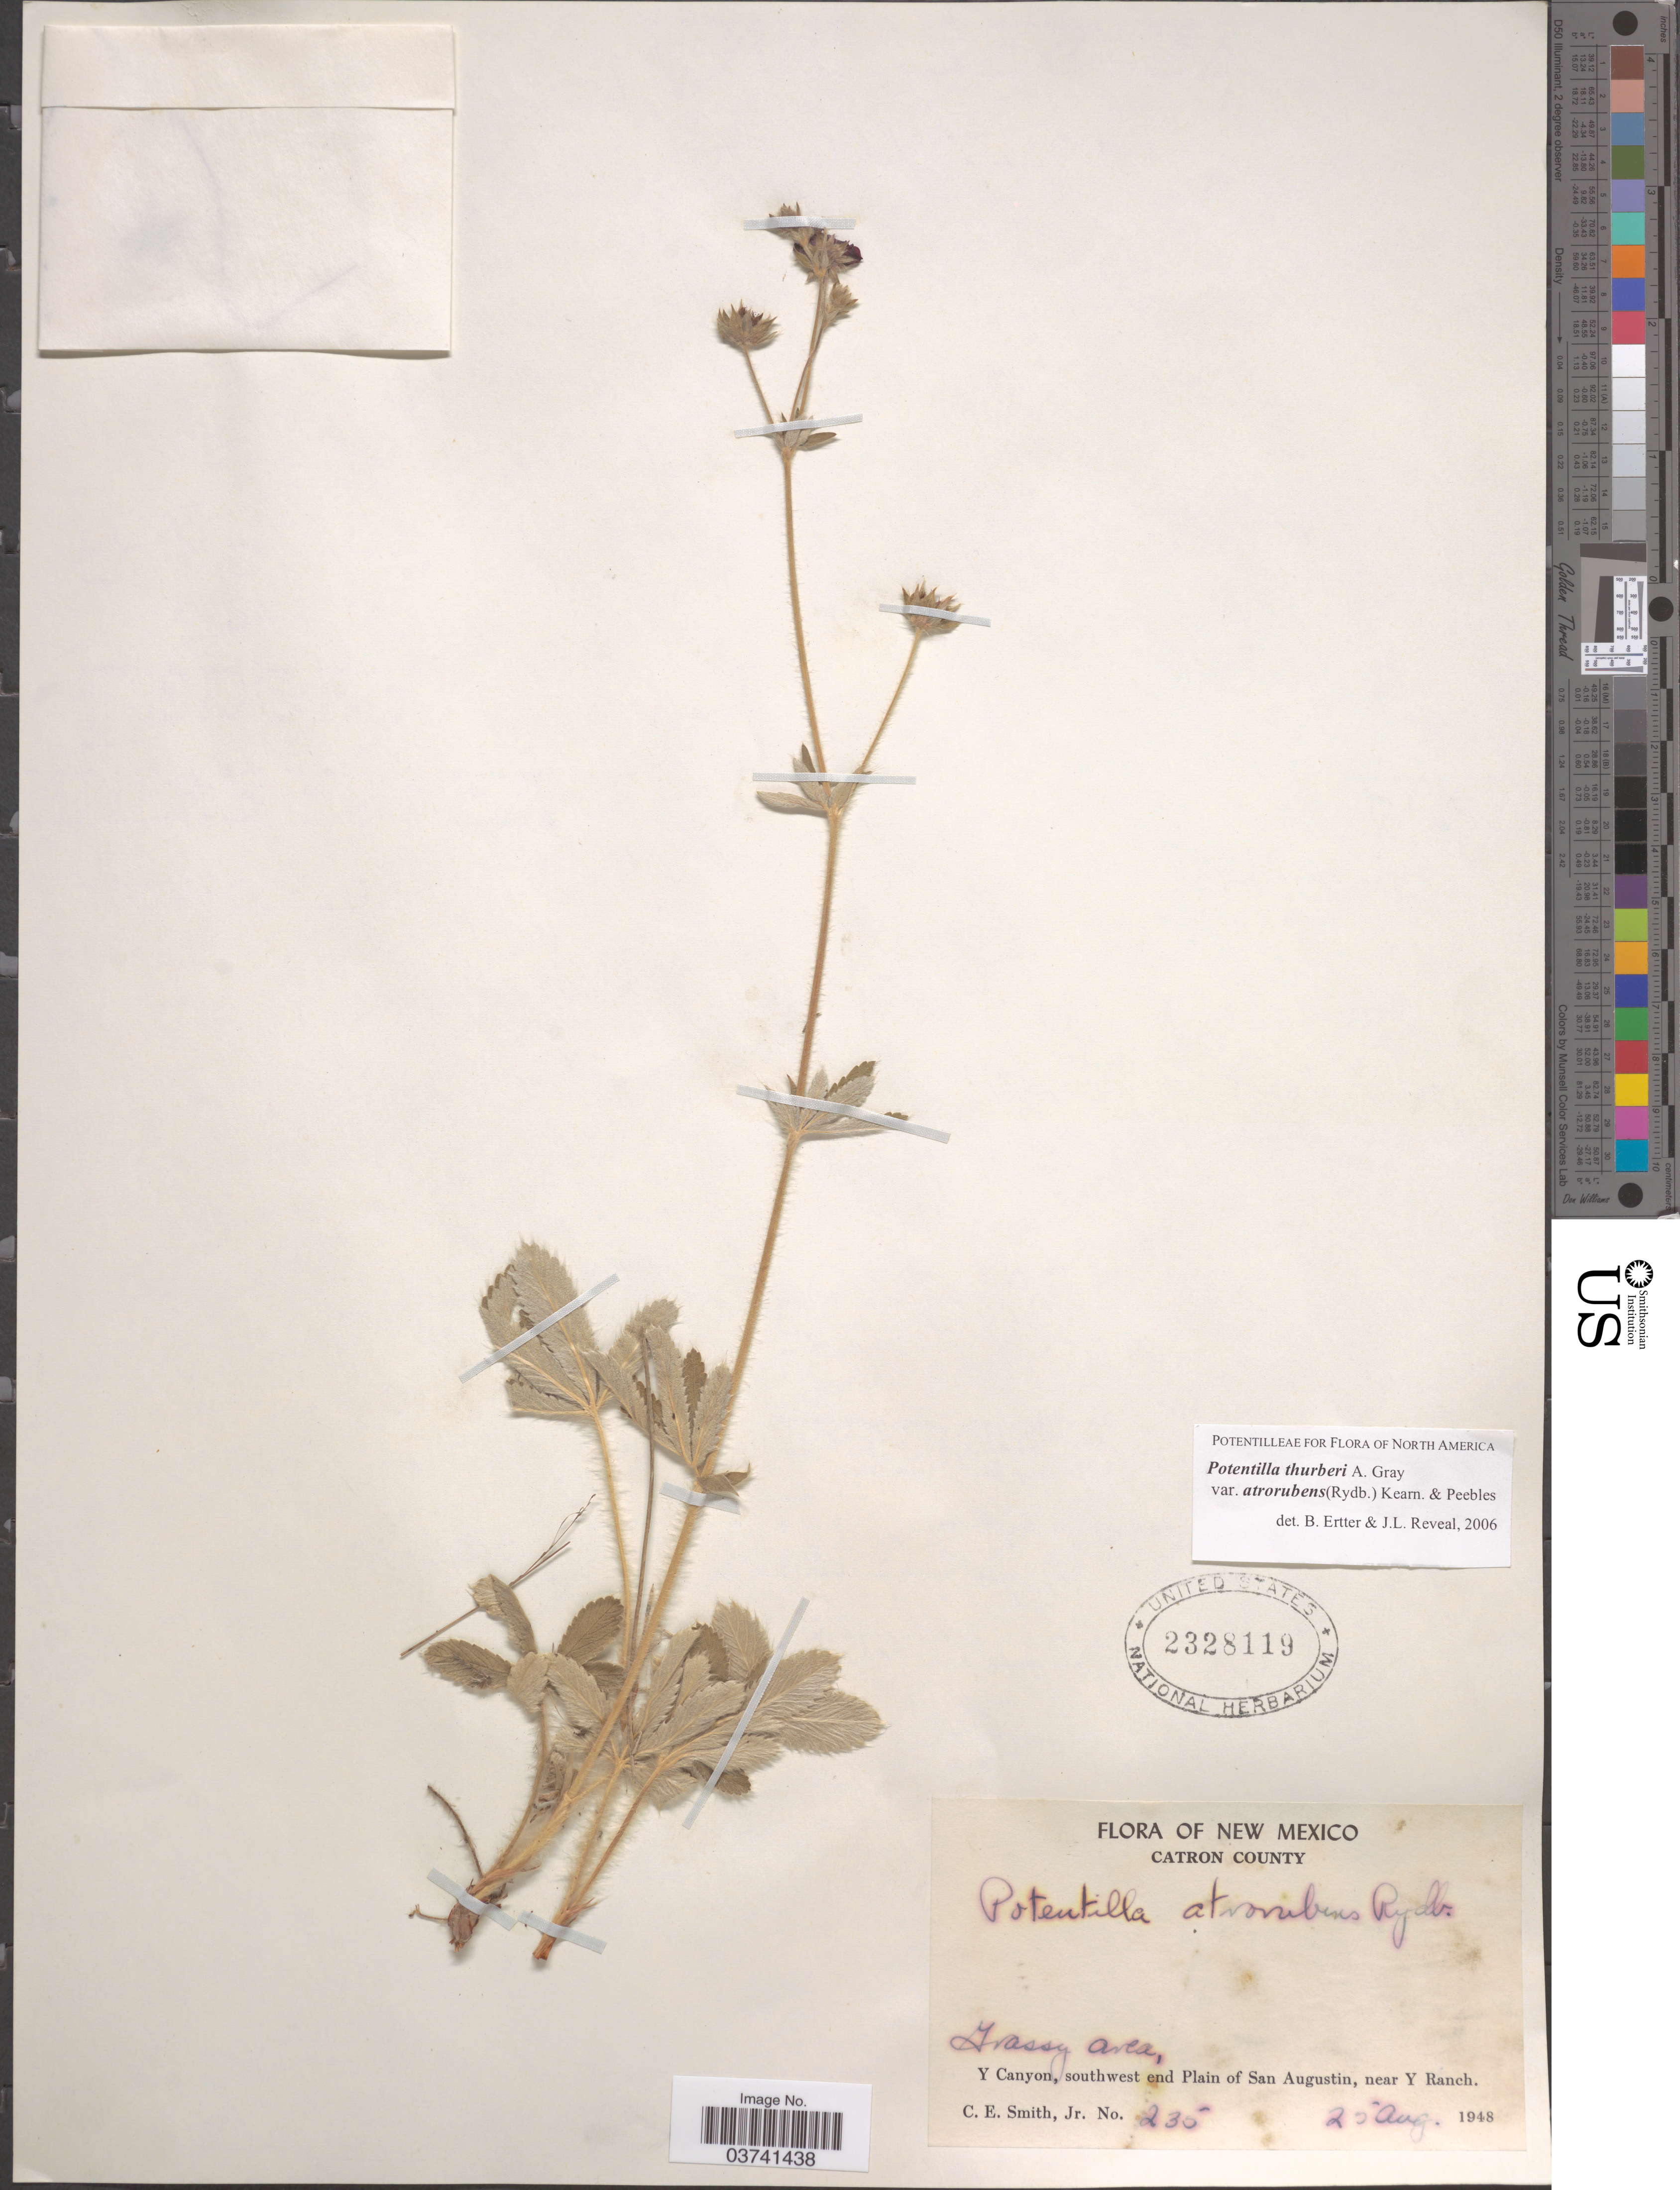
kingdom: Plantae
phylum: Tracheophyta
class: Magnoliopsida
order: Rosales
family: Rosaceae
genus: Potentilla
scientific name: Potentilla thurberi var. atrorubens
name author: A. Gray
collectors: C. E. Smith Jr.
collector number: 235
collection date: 1948-08-25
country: United States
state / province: New Mexico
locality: Catron County. Y Canyon, southwest end Plain of San Augustin, near Y Ranch.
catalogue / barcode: US 2328119